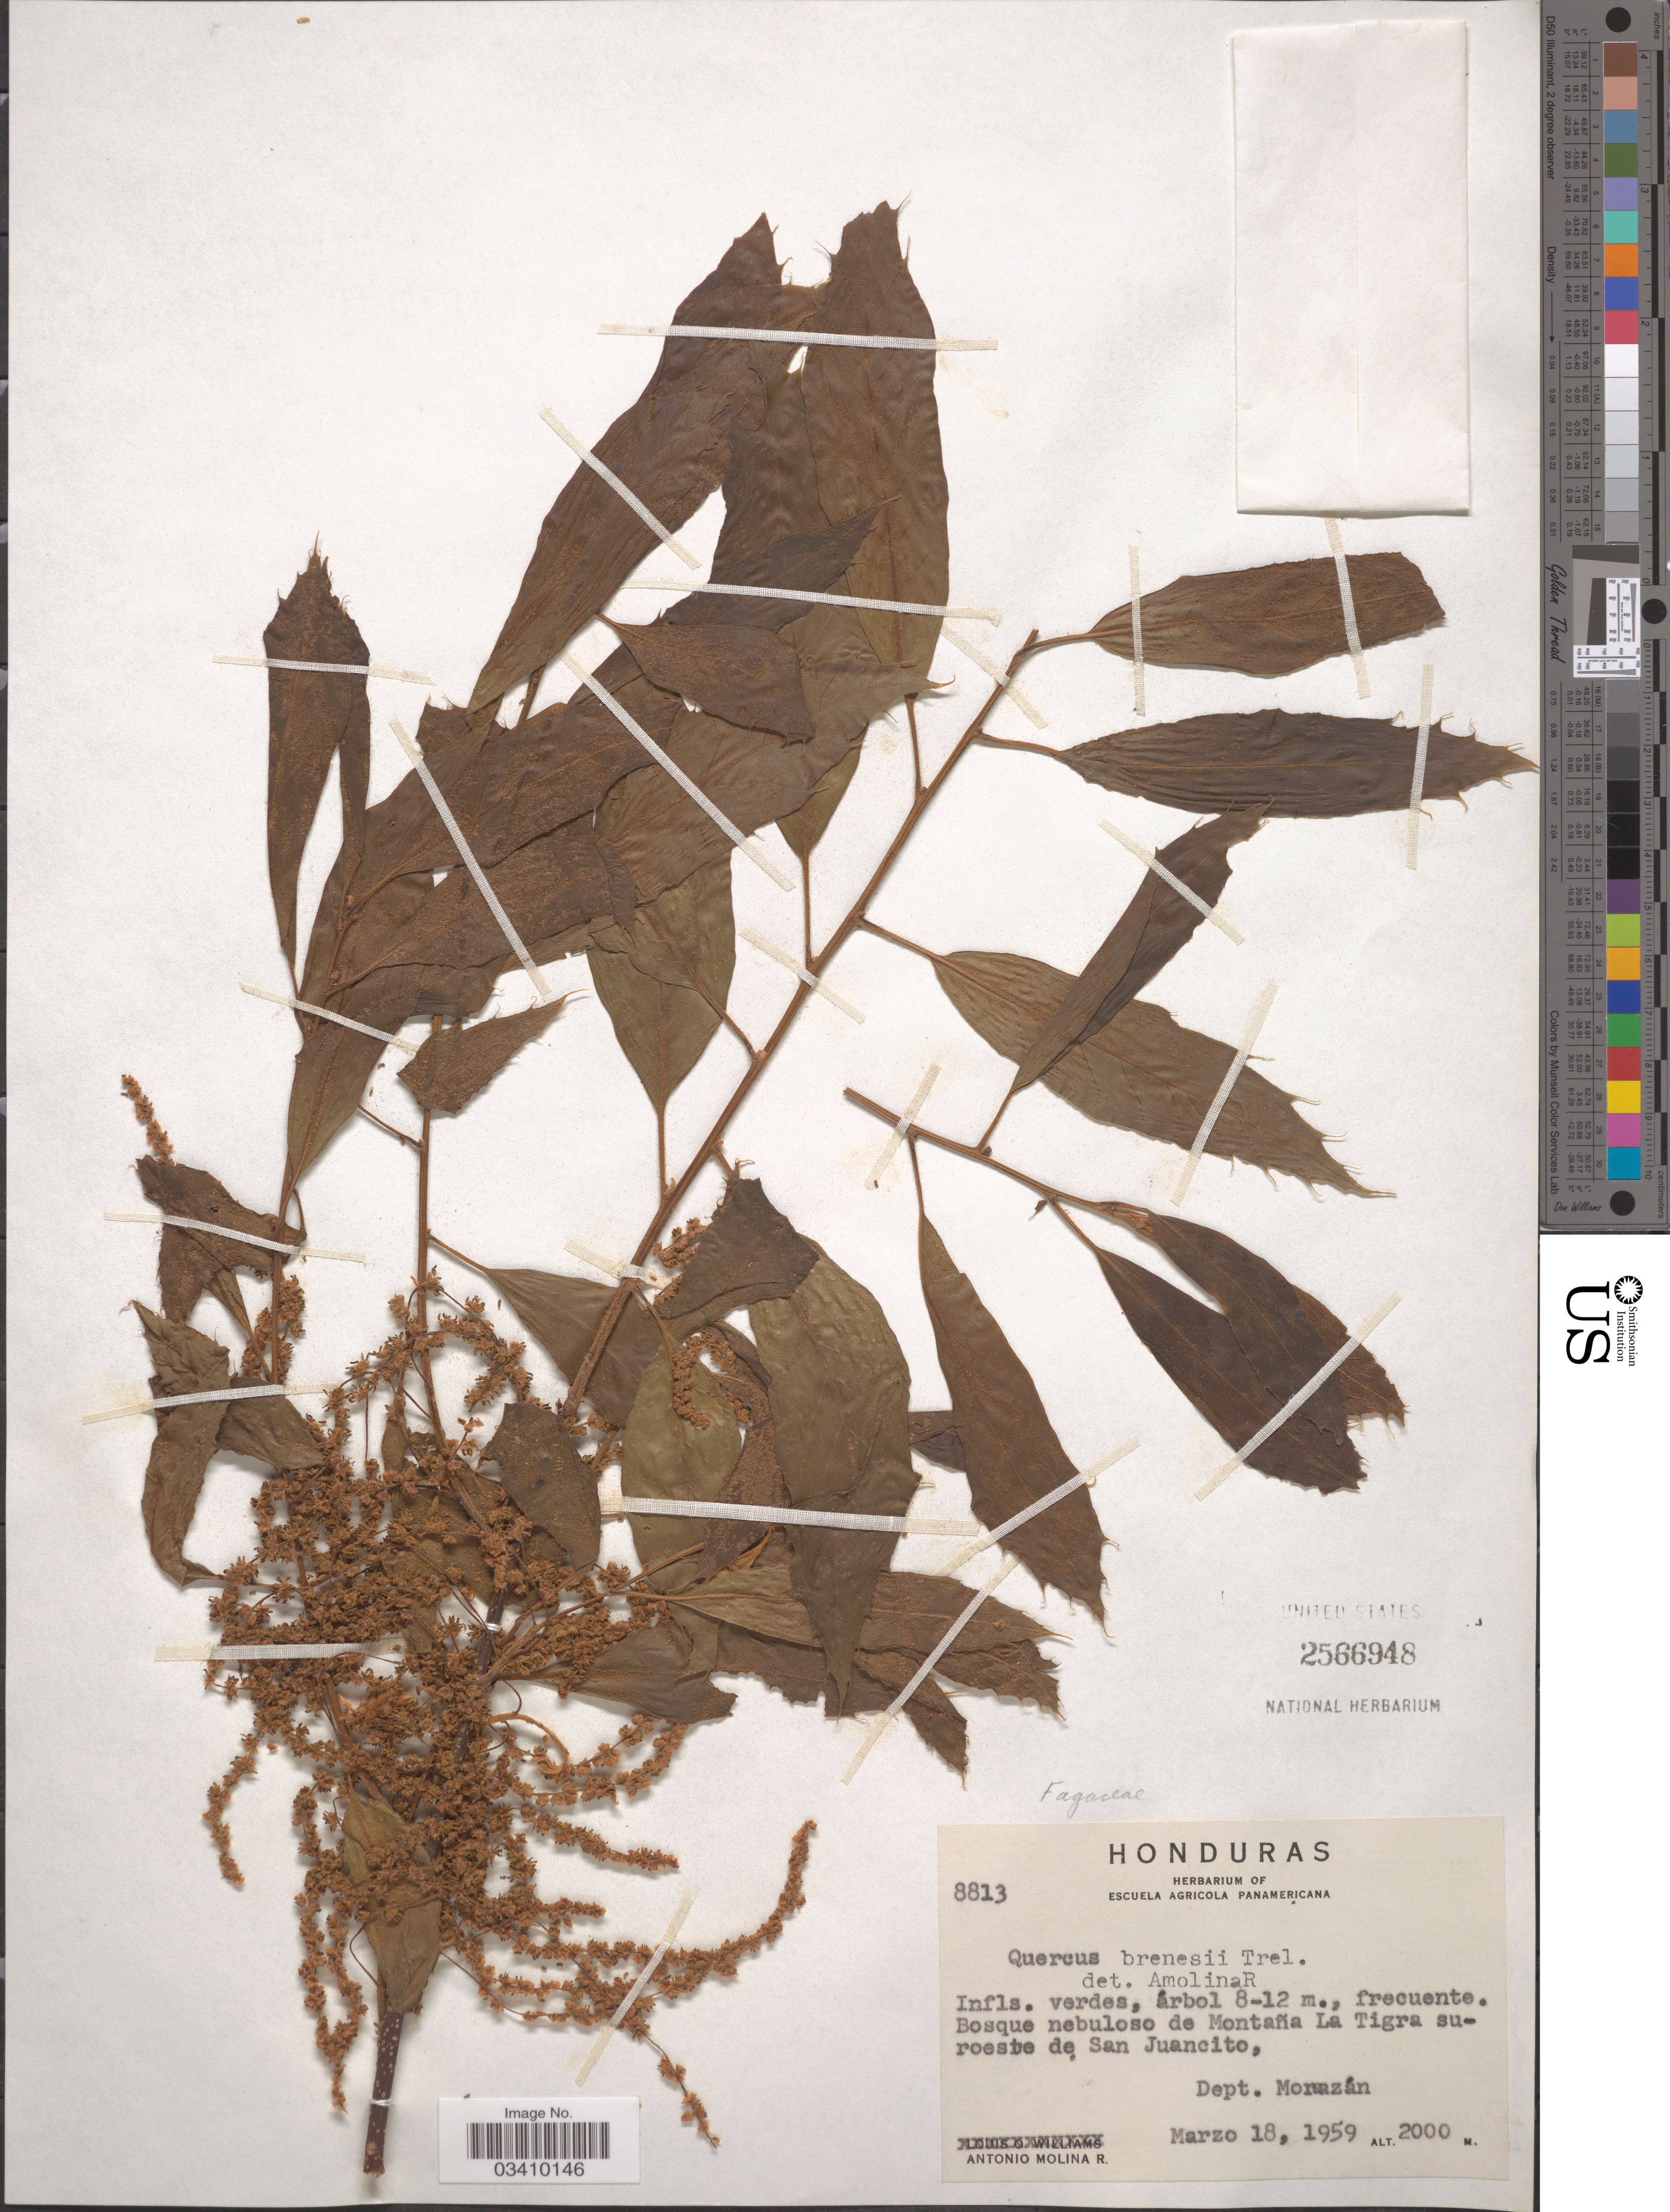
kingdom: Plantae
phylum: Tracheophyta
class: Magnoliopsida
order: Fagales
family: Fagaceae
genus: Quercus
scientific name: Quercus brenesii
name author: Trel.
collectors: A. Molina R.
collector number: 8813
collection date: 1959-03-18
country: Honduras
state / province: Fco. Morazán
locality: Bosque nebuloso de Montaña La Tigra suroeste de San Juancito, Dept. Morazán.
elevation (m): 2000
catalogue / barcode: US 2566948